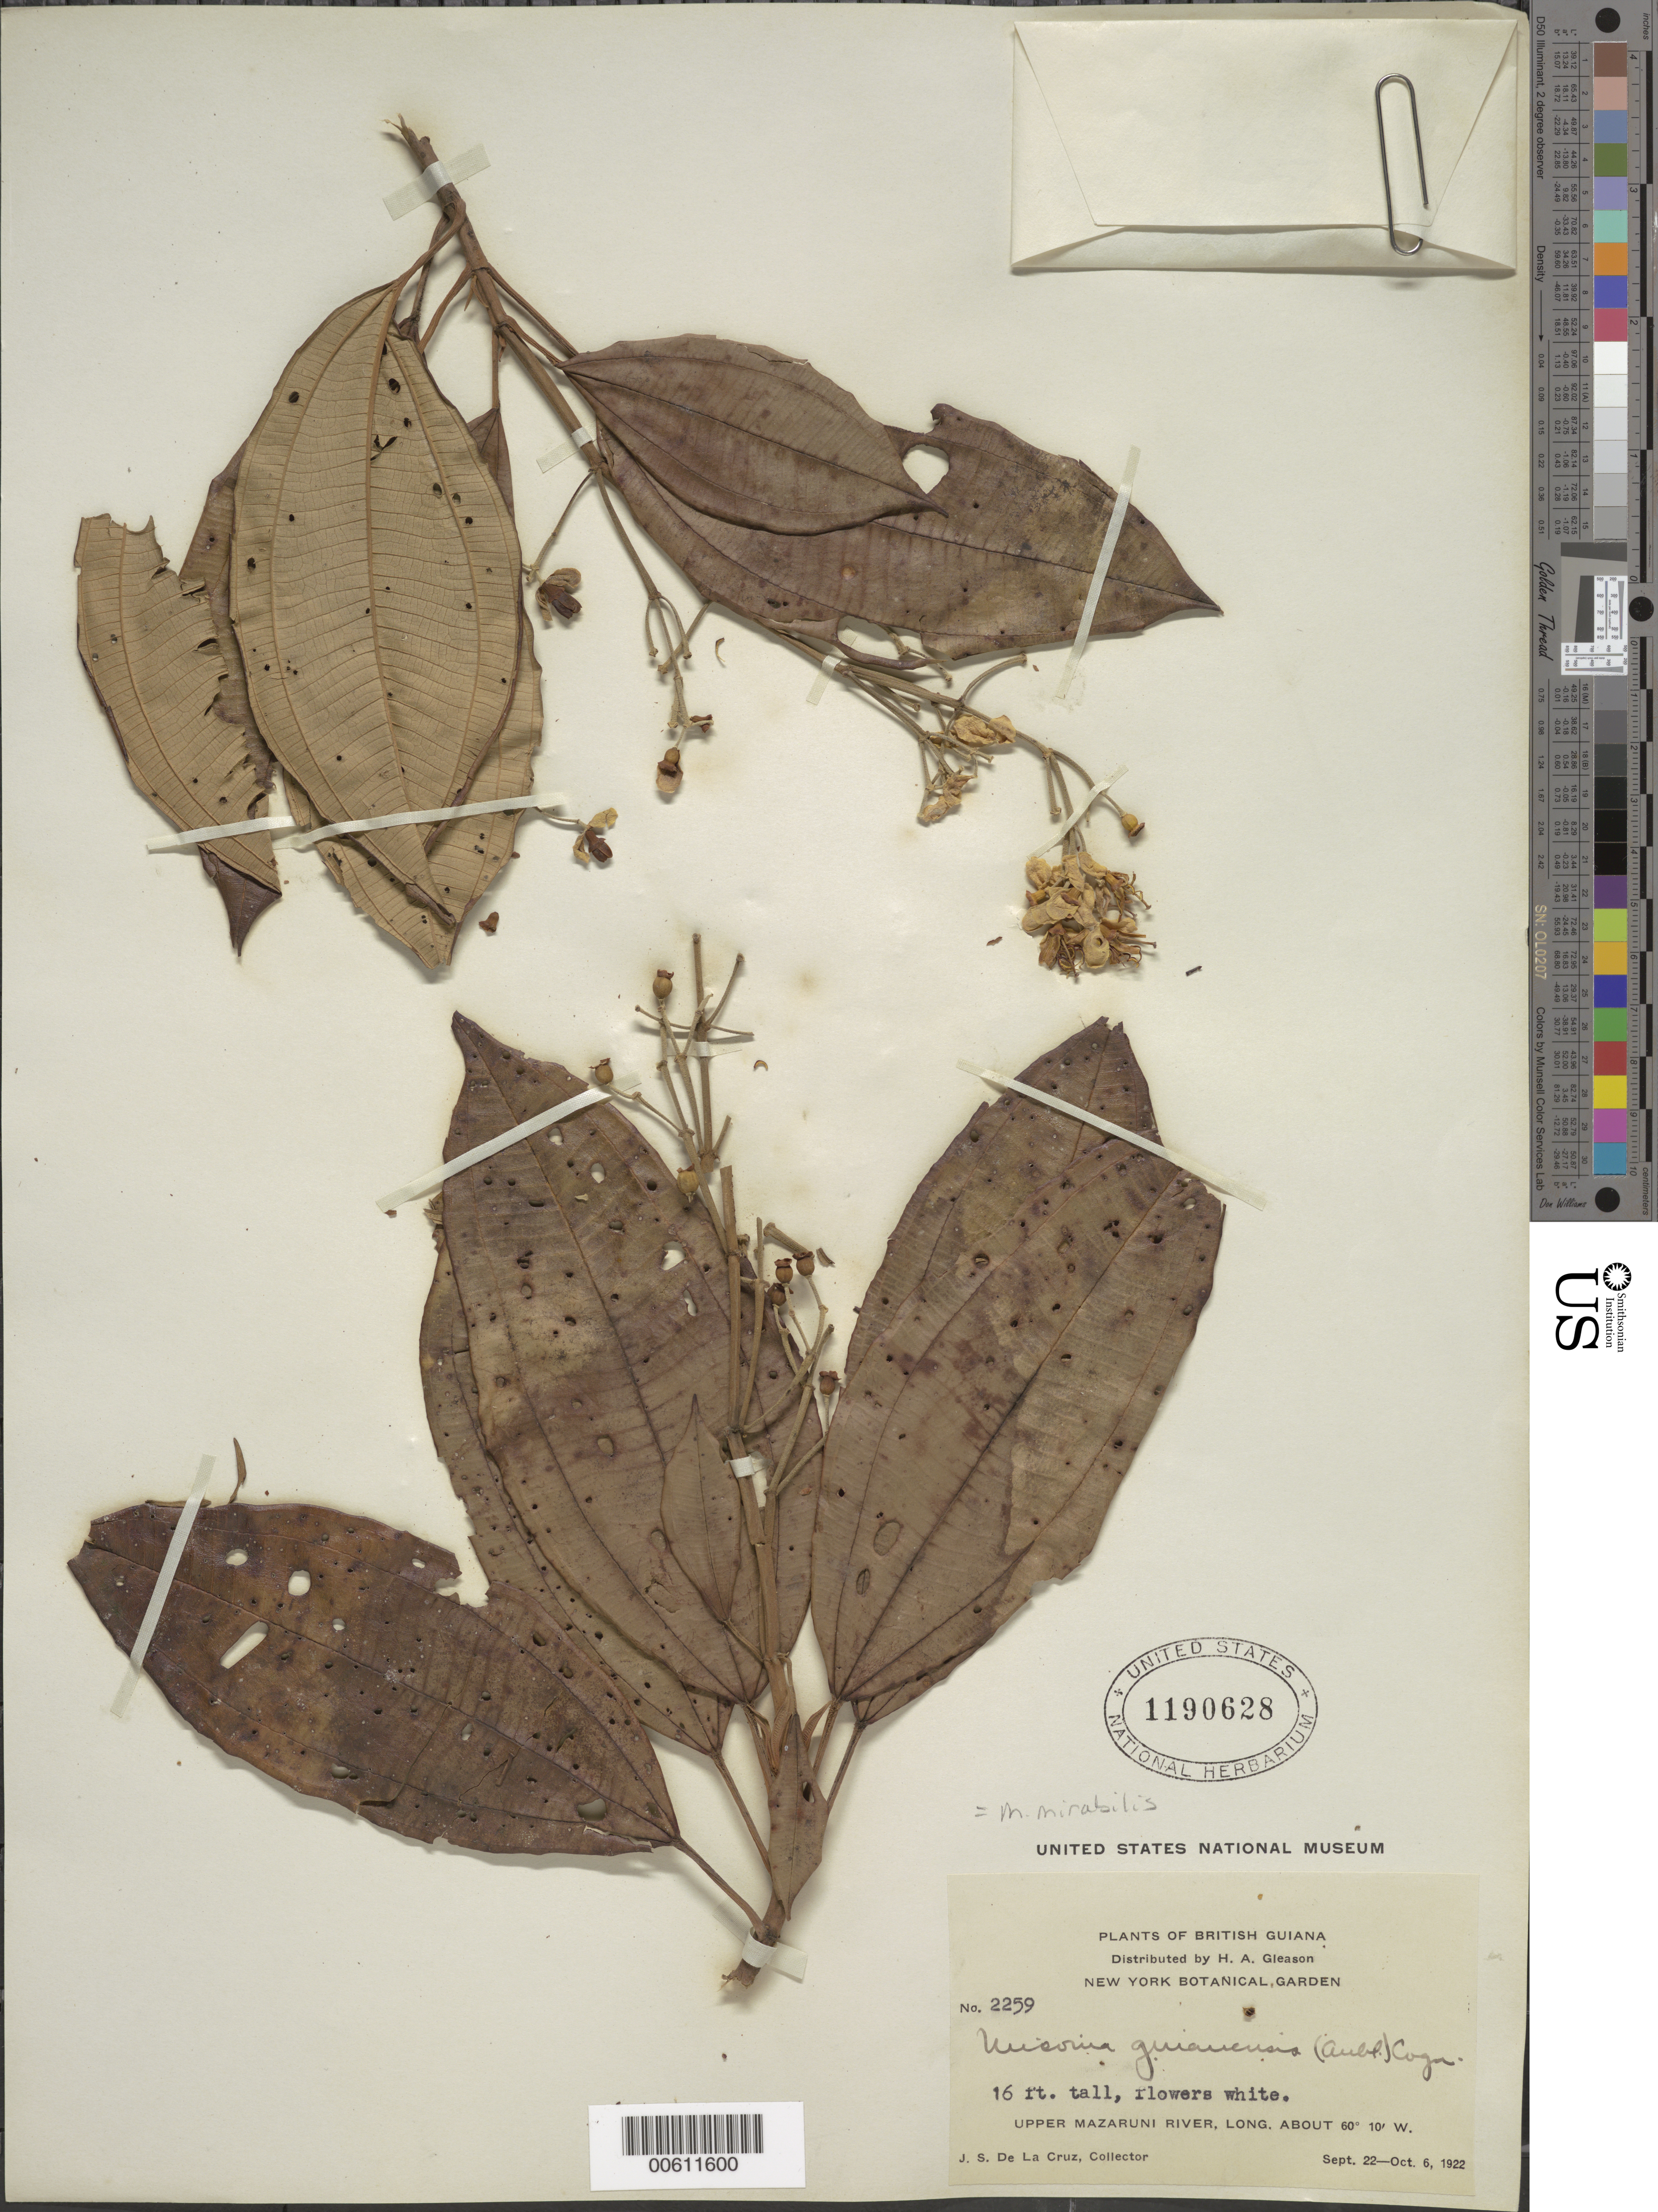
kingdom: Plantae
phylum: Tracheophyta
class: Magnoliopsida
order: Myrtales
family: Melastomataceae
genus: Miconia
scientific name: Miconia mirabilis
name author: (Aubl.) L.O. Williams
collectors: J. S. de la Cruz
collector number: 2259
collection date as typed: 22-Sep-22 to 6-Oct-22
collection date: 1922-09-22/1922-10-06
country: Guyana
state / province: Cuyuni-Mazaruni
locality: Upper Mazaruni R.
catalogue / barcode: US 1190628